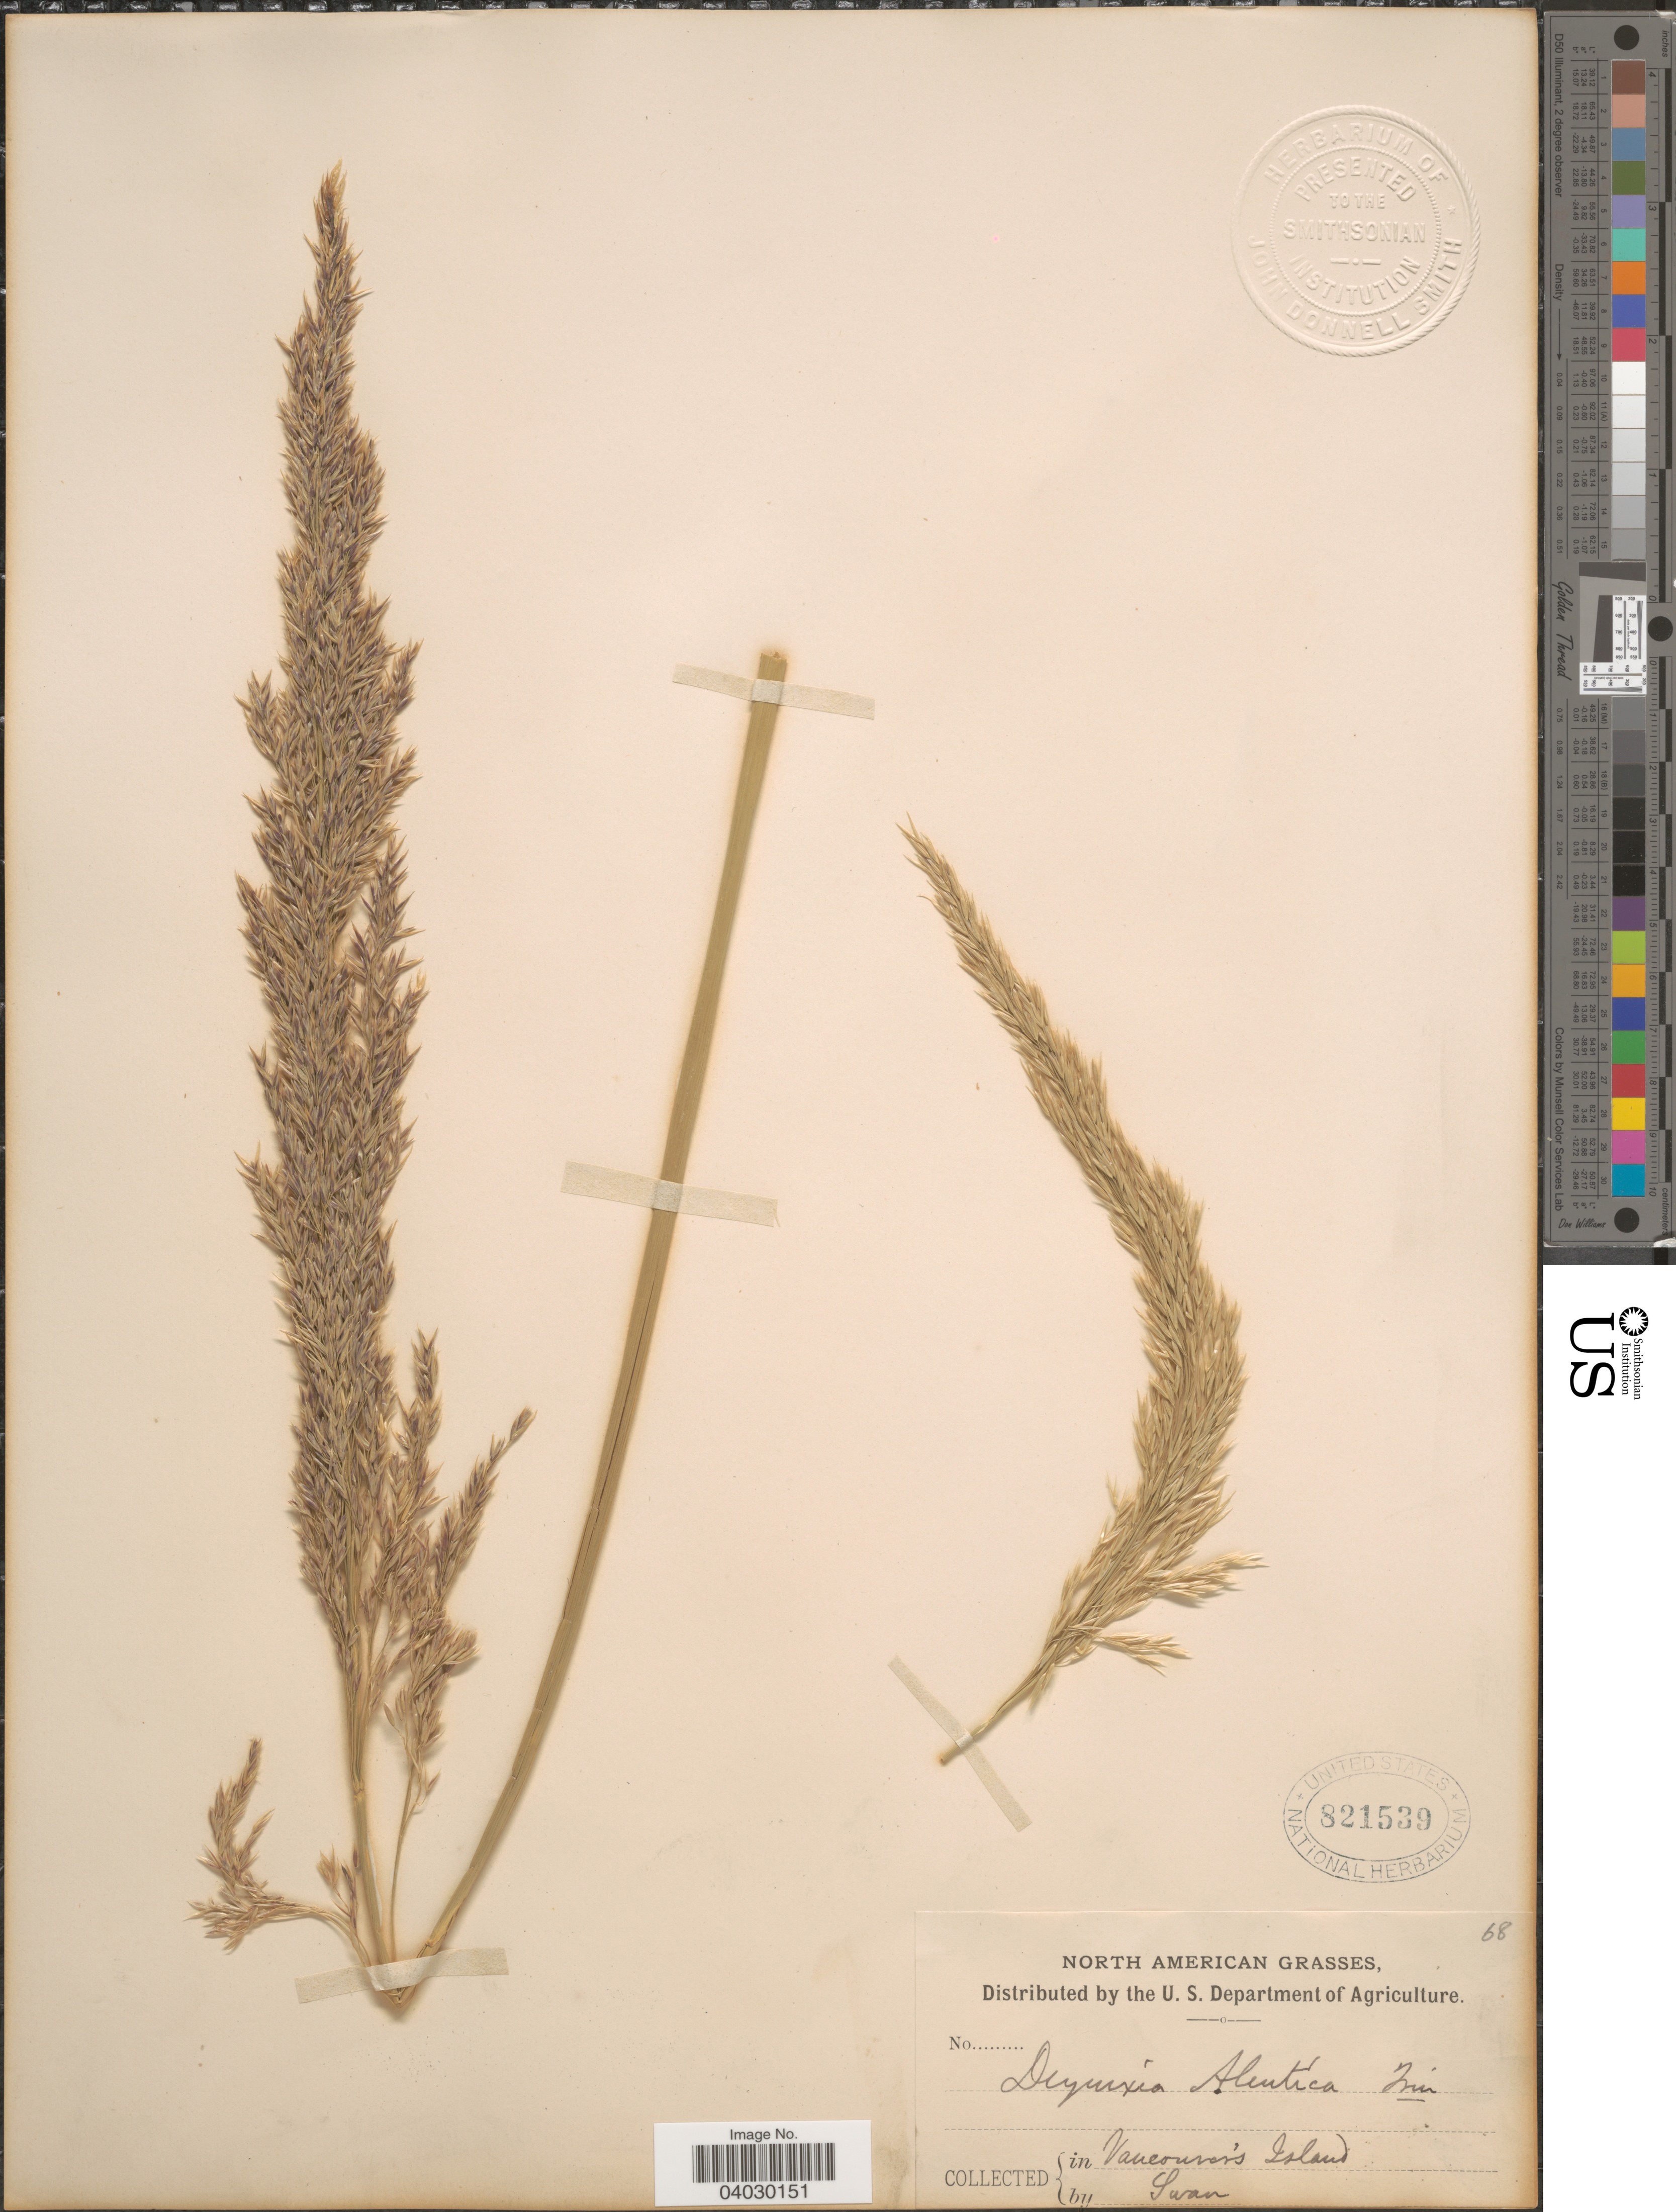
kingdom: Plantae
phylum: Tracheophyta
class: Liliopsida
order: Poales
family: Poaceae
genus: Calamagrostis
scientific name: Calamagrostis nutkaensis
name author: (J. Presl) Steud.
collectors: Swan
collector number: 68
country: Canada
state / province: British Columbia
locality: Vancouver's Island.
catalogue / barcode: US 821539